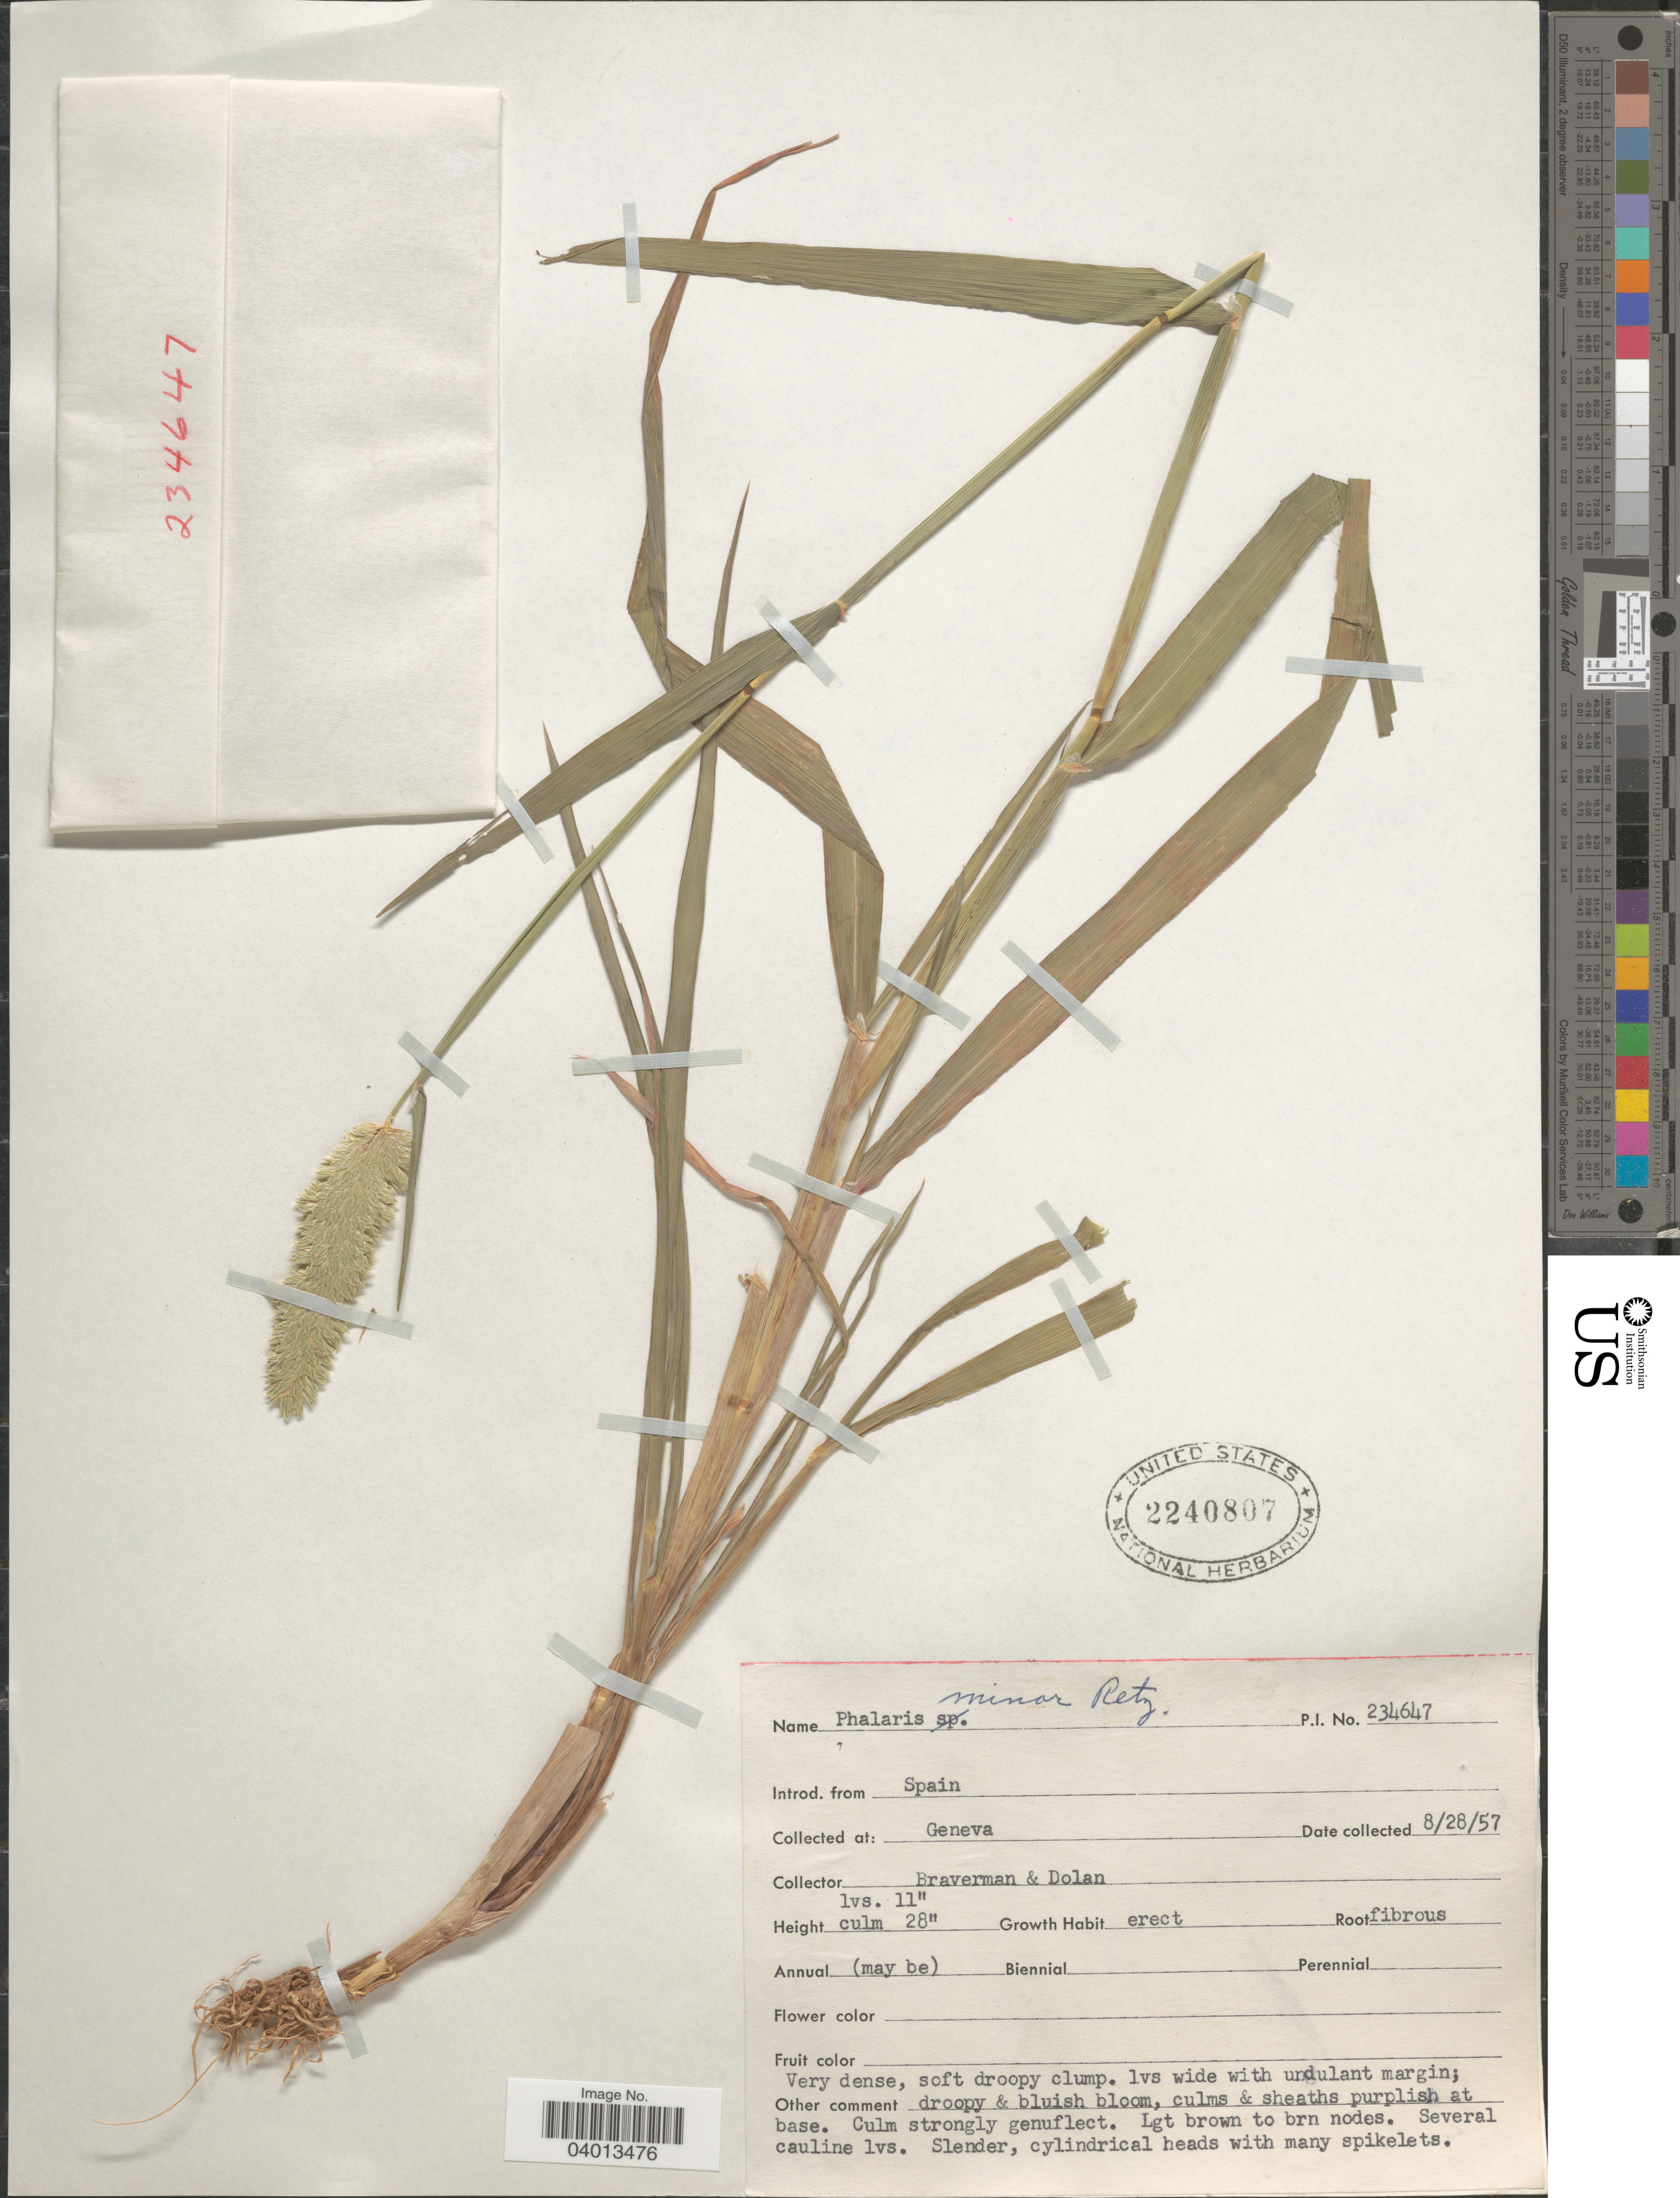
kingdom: Plantae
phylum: Tracheophyta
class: Liliopsida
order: Poales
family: Poaceae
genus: Phalaris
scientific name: Phalaris minor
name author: Retz.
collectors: Braverman & Dolan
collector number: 234647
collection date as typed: Transcribed d/m/y: 28/8/57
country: Switzerland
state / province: Genève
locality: At Geneva.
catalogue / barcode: US 2240807